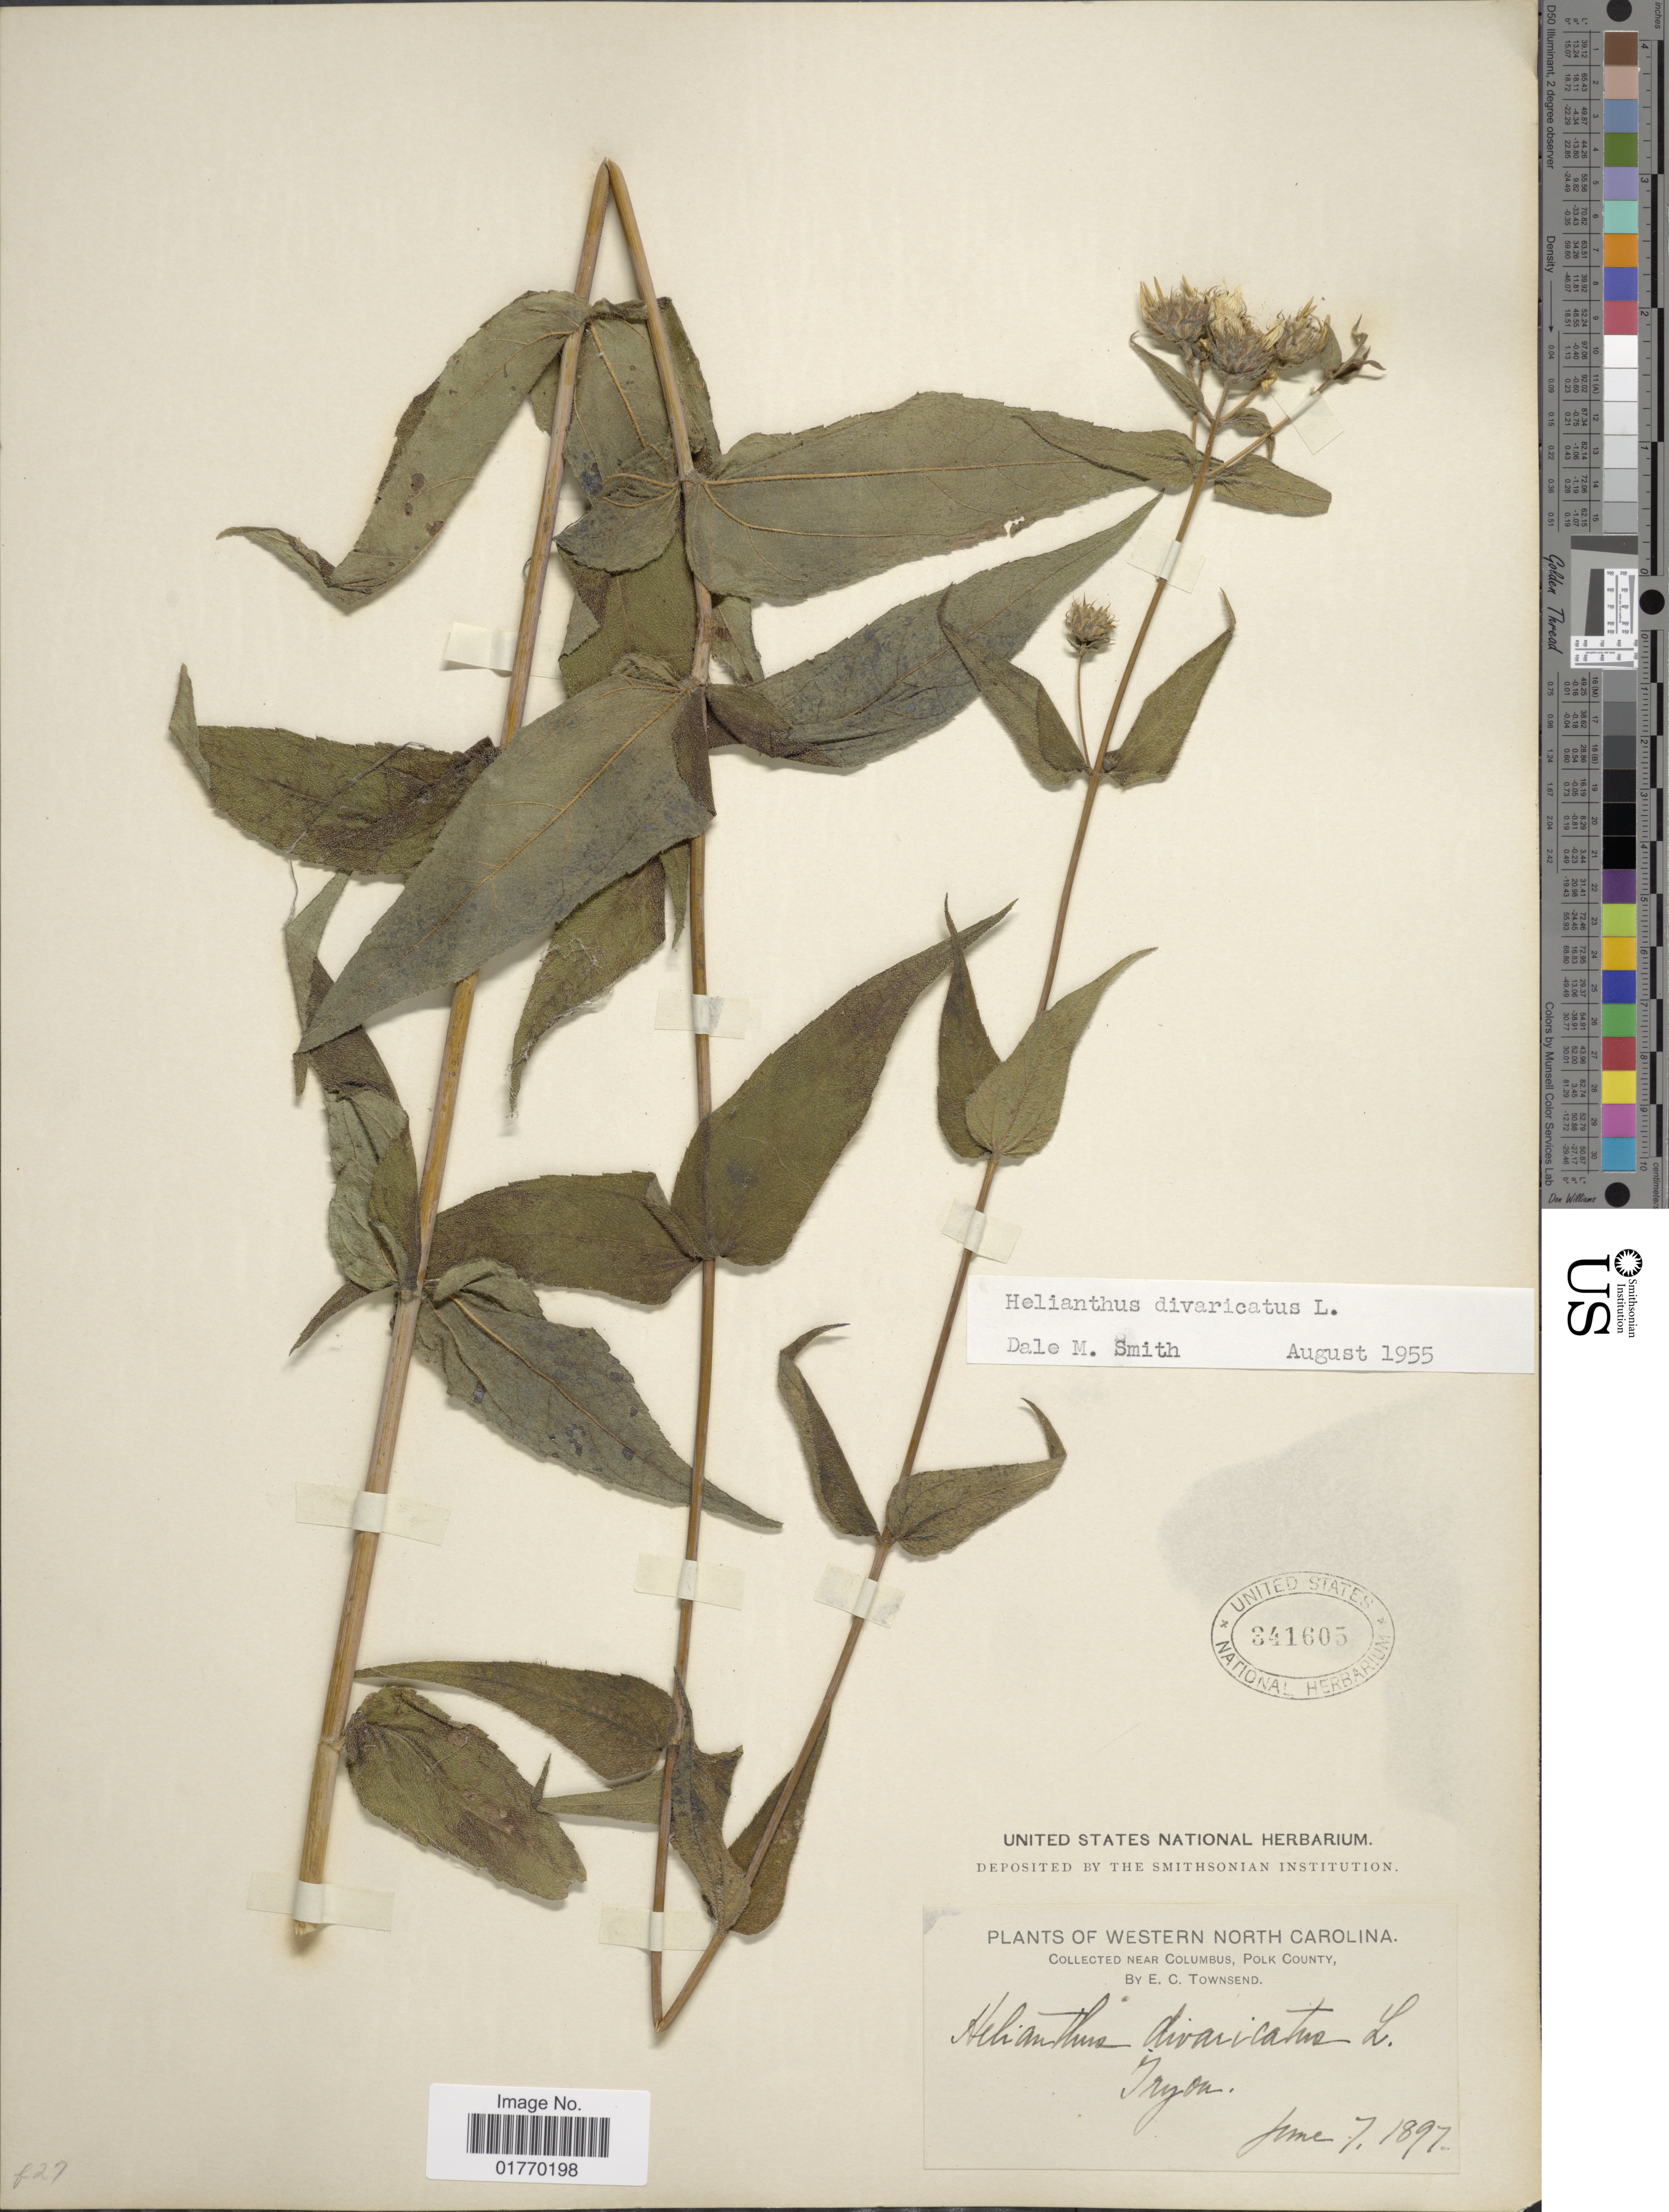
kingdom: Plantae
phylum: Tracheophyta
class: Magnoliopsida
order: Asterales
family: Asteraceae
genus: Helianthus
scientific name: Helianthus divaricatus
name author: L.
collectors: E. C. Townsend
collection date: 1897-06-07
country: United States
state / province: North Carolina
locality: Western North Carolina, near Columbus, Polk County, Tryon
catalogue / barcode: US 341605